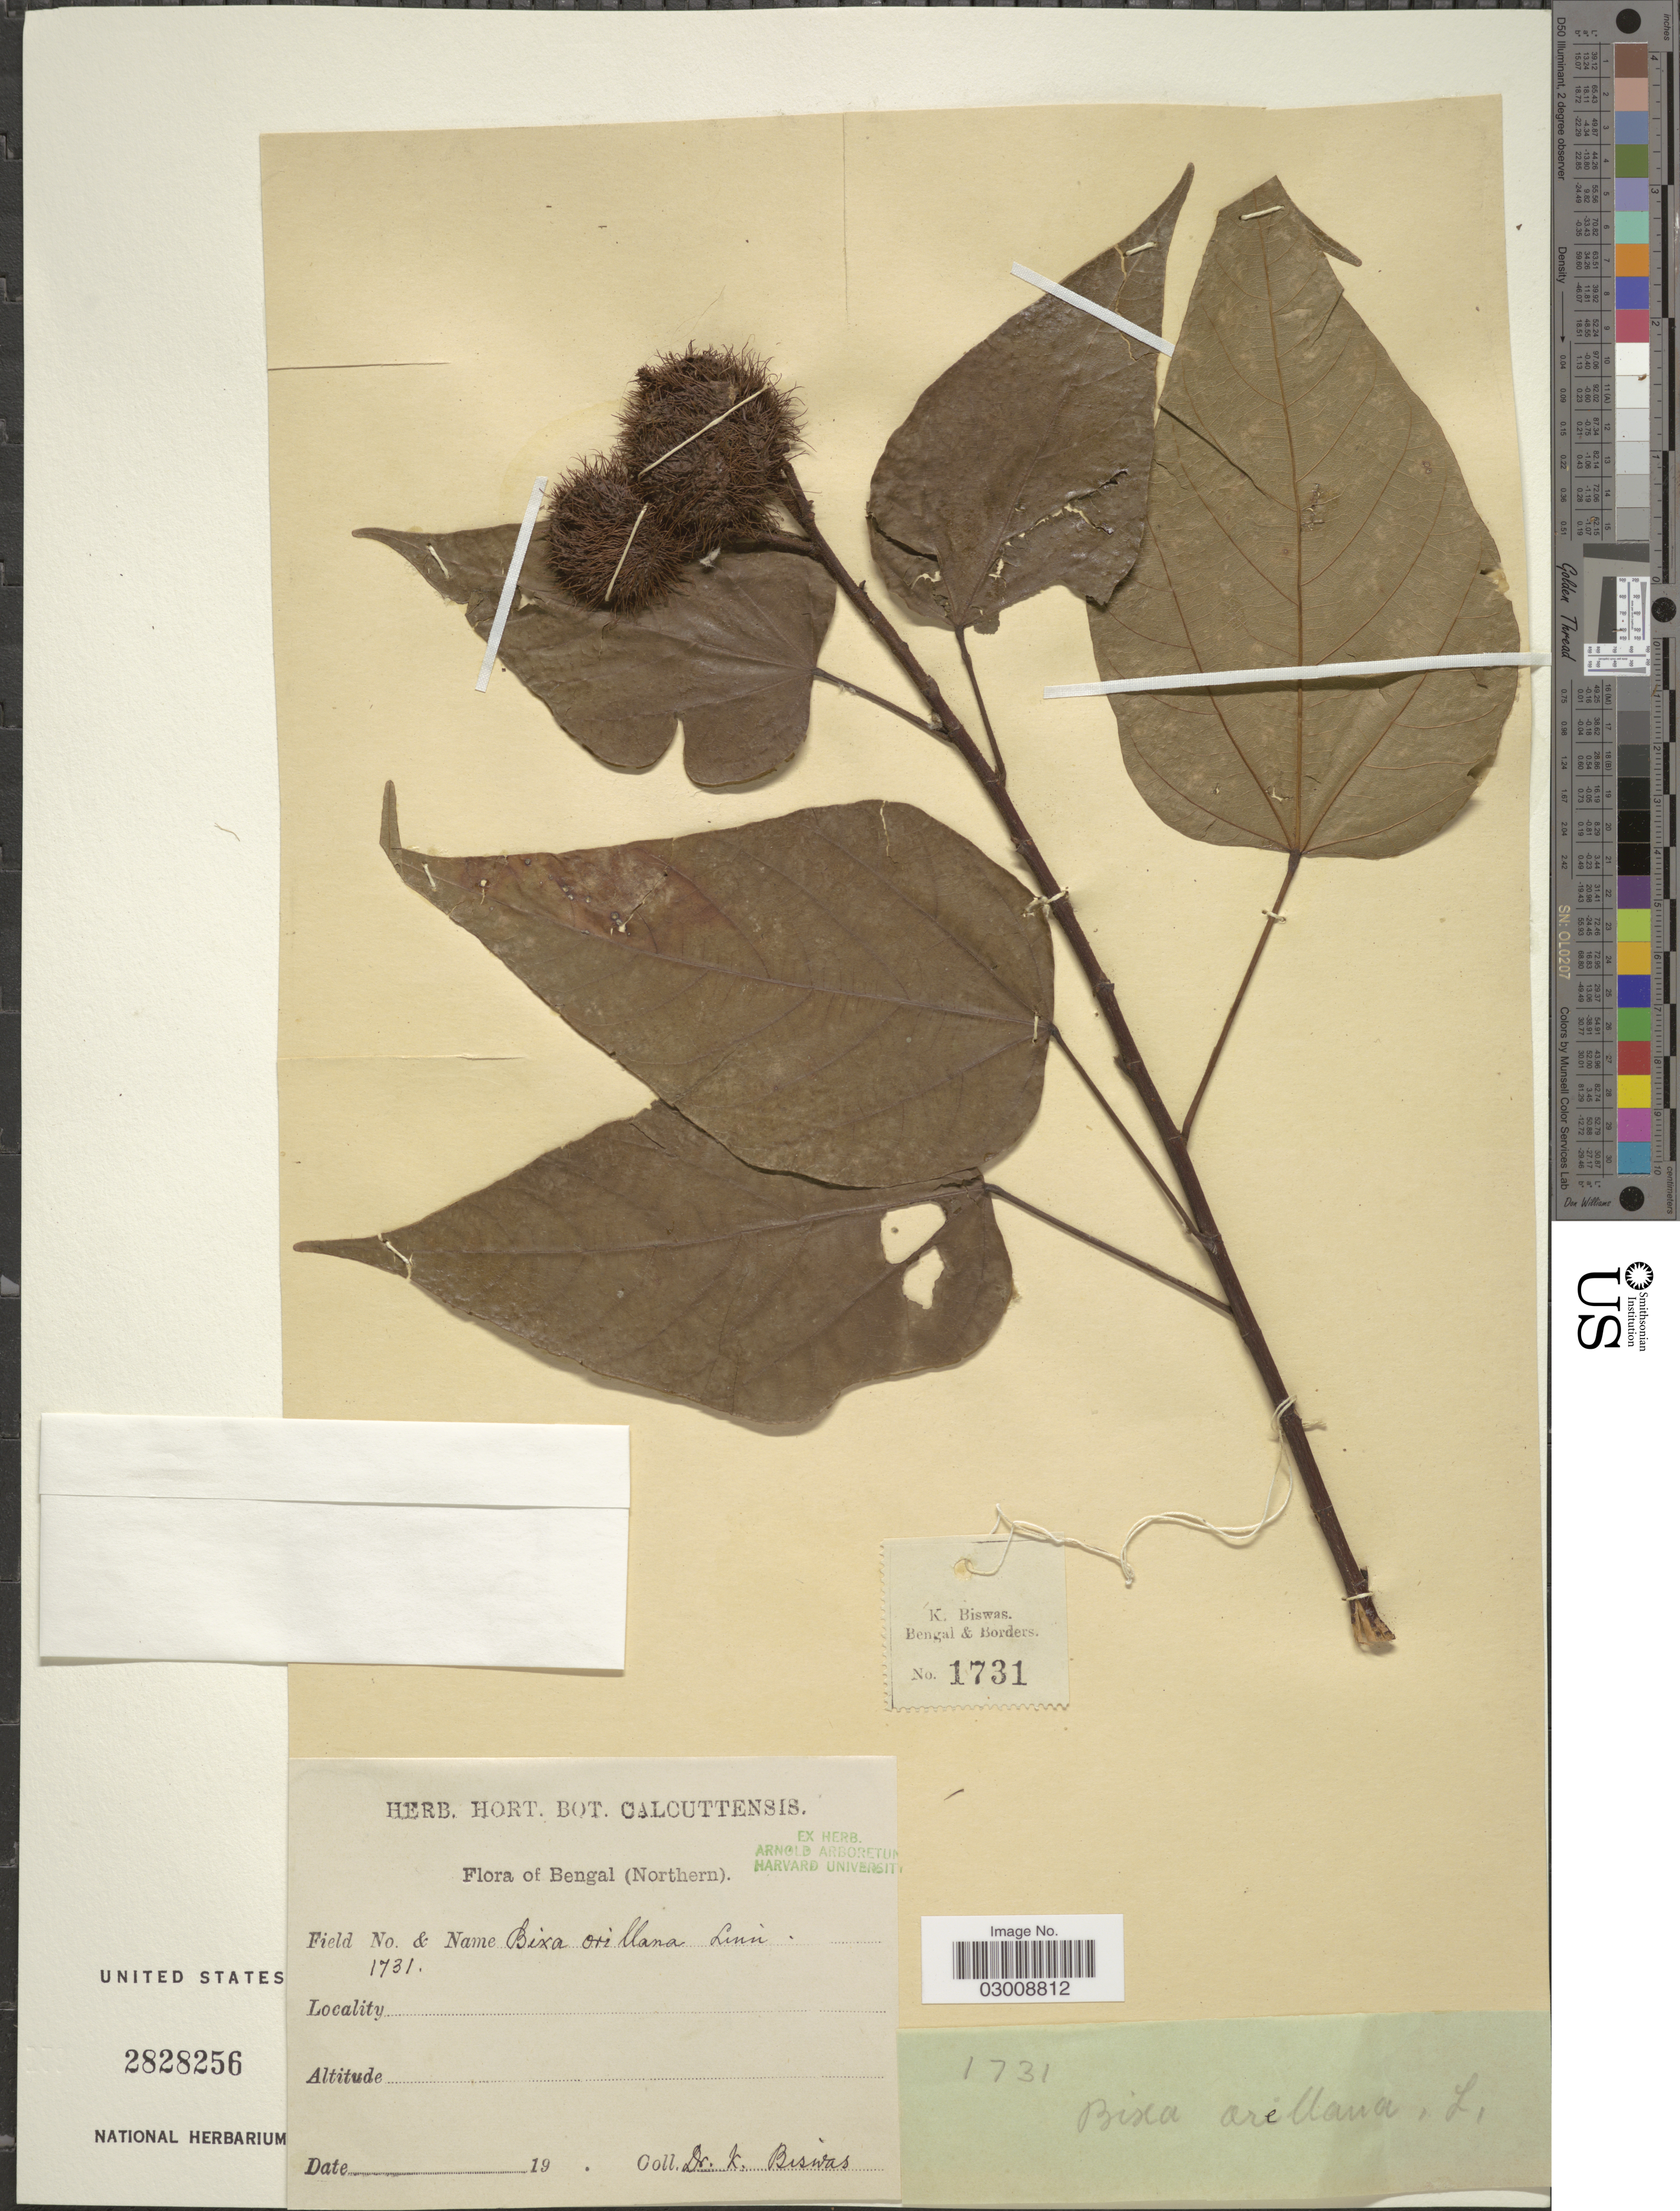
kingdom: Plantae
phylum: Tracheophyta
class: Magnoliopsida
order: Malvales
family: Bixaceae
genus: Bixa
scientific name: Bixa orellana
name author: L.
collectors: K. Biswas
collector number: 1731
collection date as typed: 19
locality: Bengal (Northern).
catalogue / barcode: US 2828256